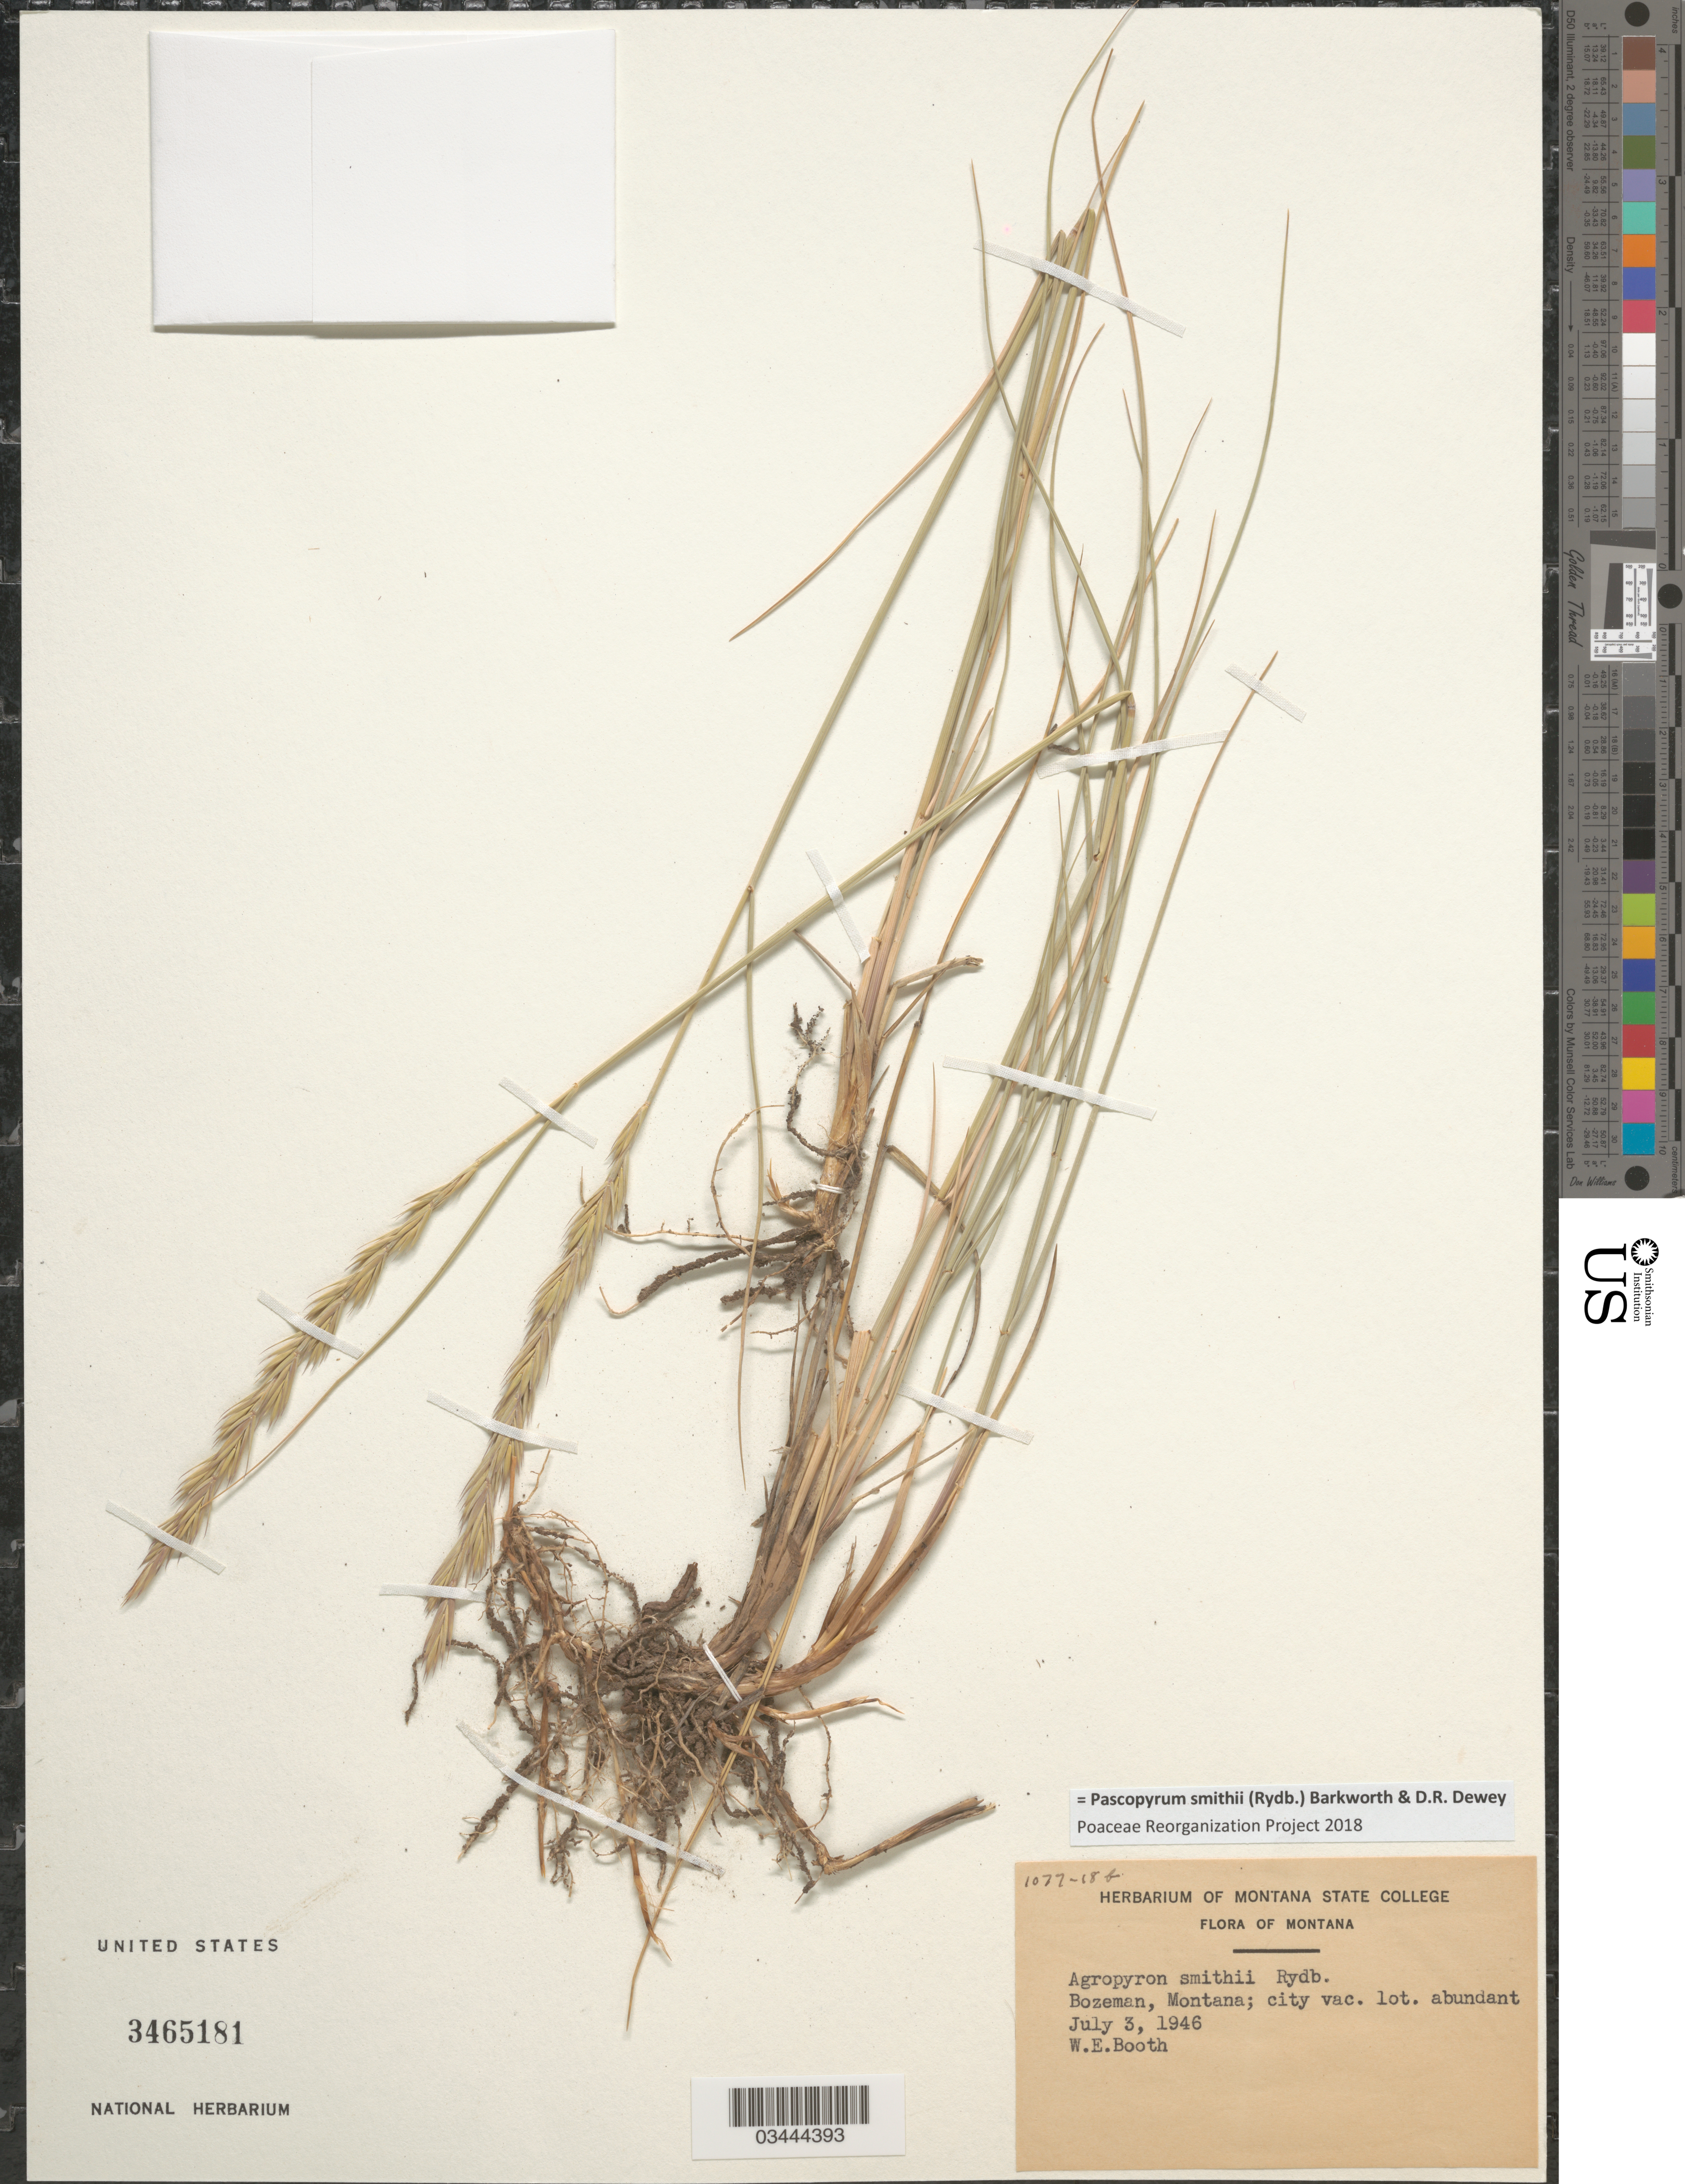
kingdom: Plantae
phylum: Tracheophyta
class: Liliopsida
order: Poales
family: Poaceae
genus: Pascopyrum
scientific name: Pascopyrum smithii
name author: (Rydb.) Barkworth & Dewey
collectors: W. Booth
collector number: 1077-18b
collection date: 1946-07-03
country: United States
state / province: Montana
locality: Bozeman; city vac. lot.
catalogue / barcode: US 3465181